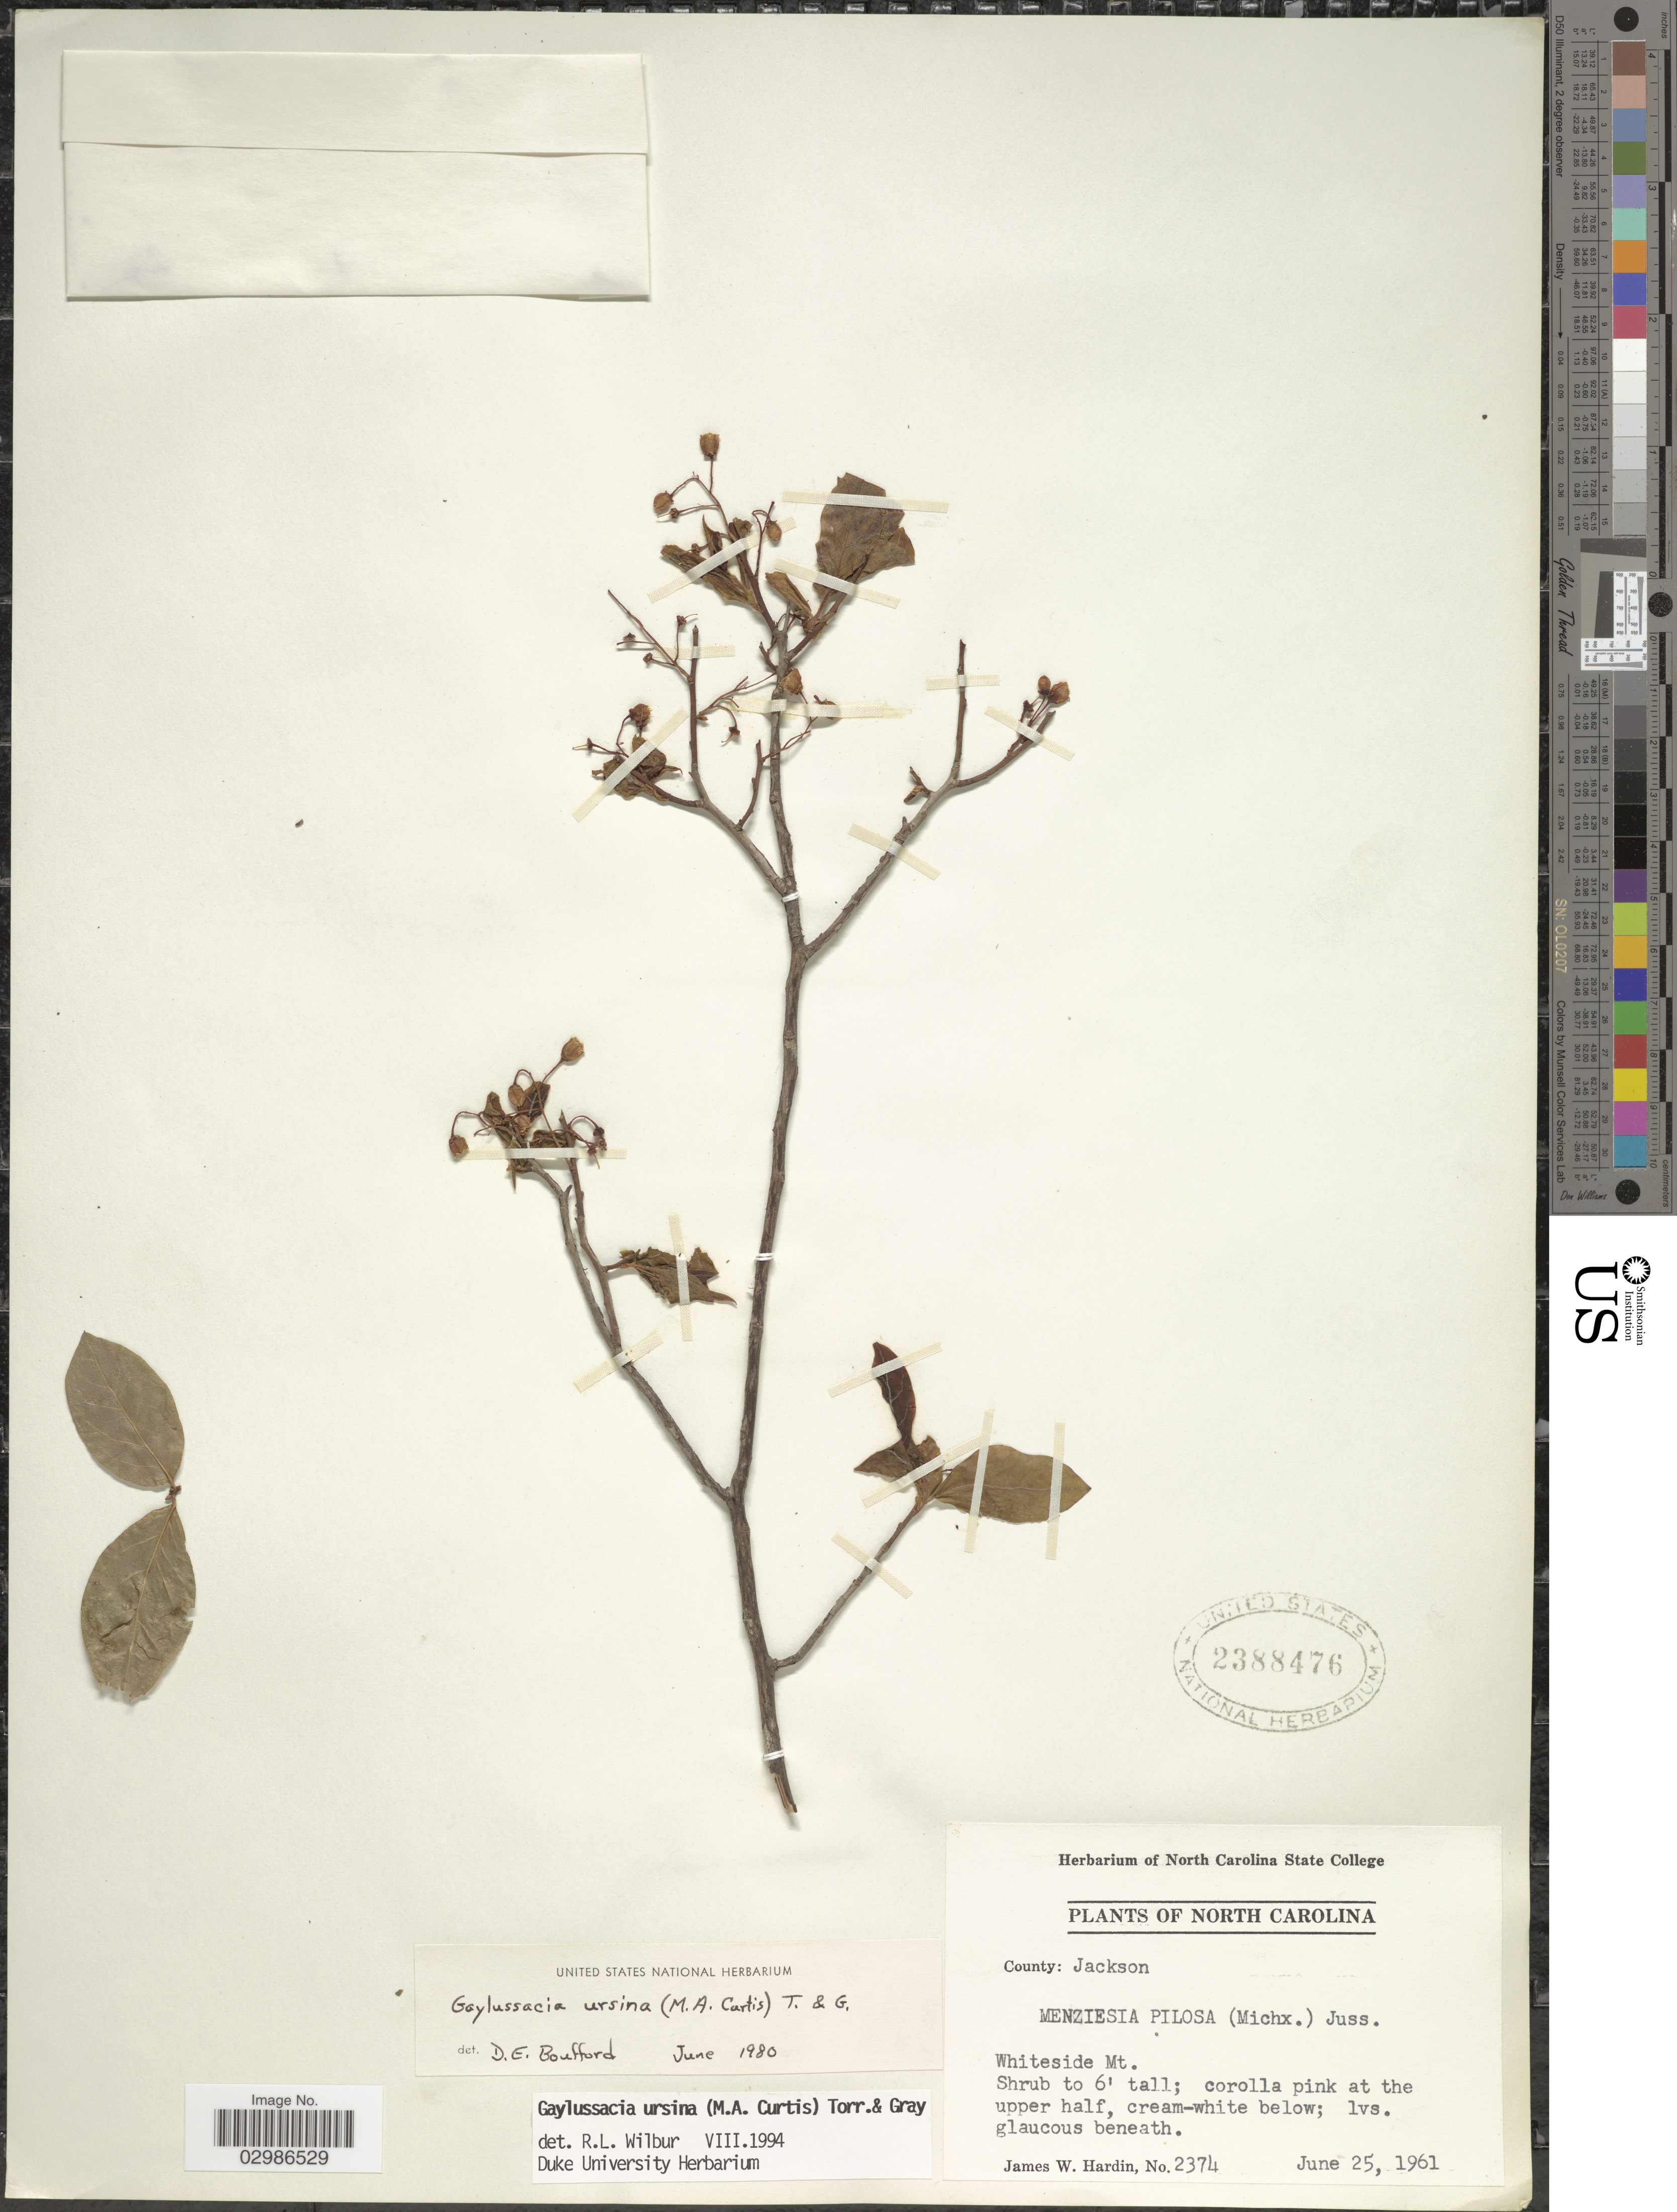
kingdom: Plantae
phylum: Tracheophyta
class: Magnoliopsida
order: Ericales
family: Ericaceae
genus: Gaylussacia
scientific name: Gaylussacia ursina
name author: (M.A. Curtis) Torr. & A. Gray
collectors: J. W. Hardin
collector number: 2374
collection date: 1961-06-25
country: United States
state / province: North Carolina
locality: County: Jackson. Whiteside Mt.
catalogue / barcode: US 2388476